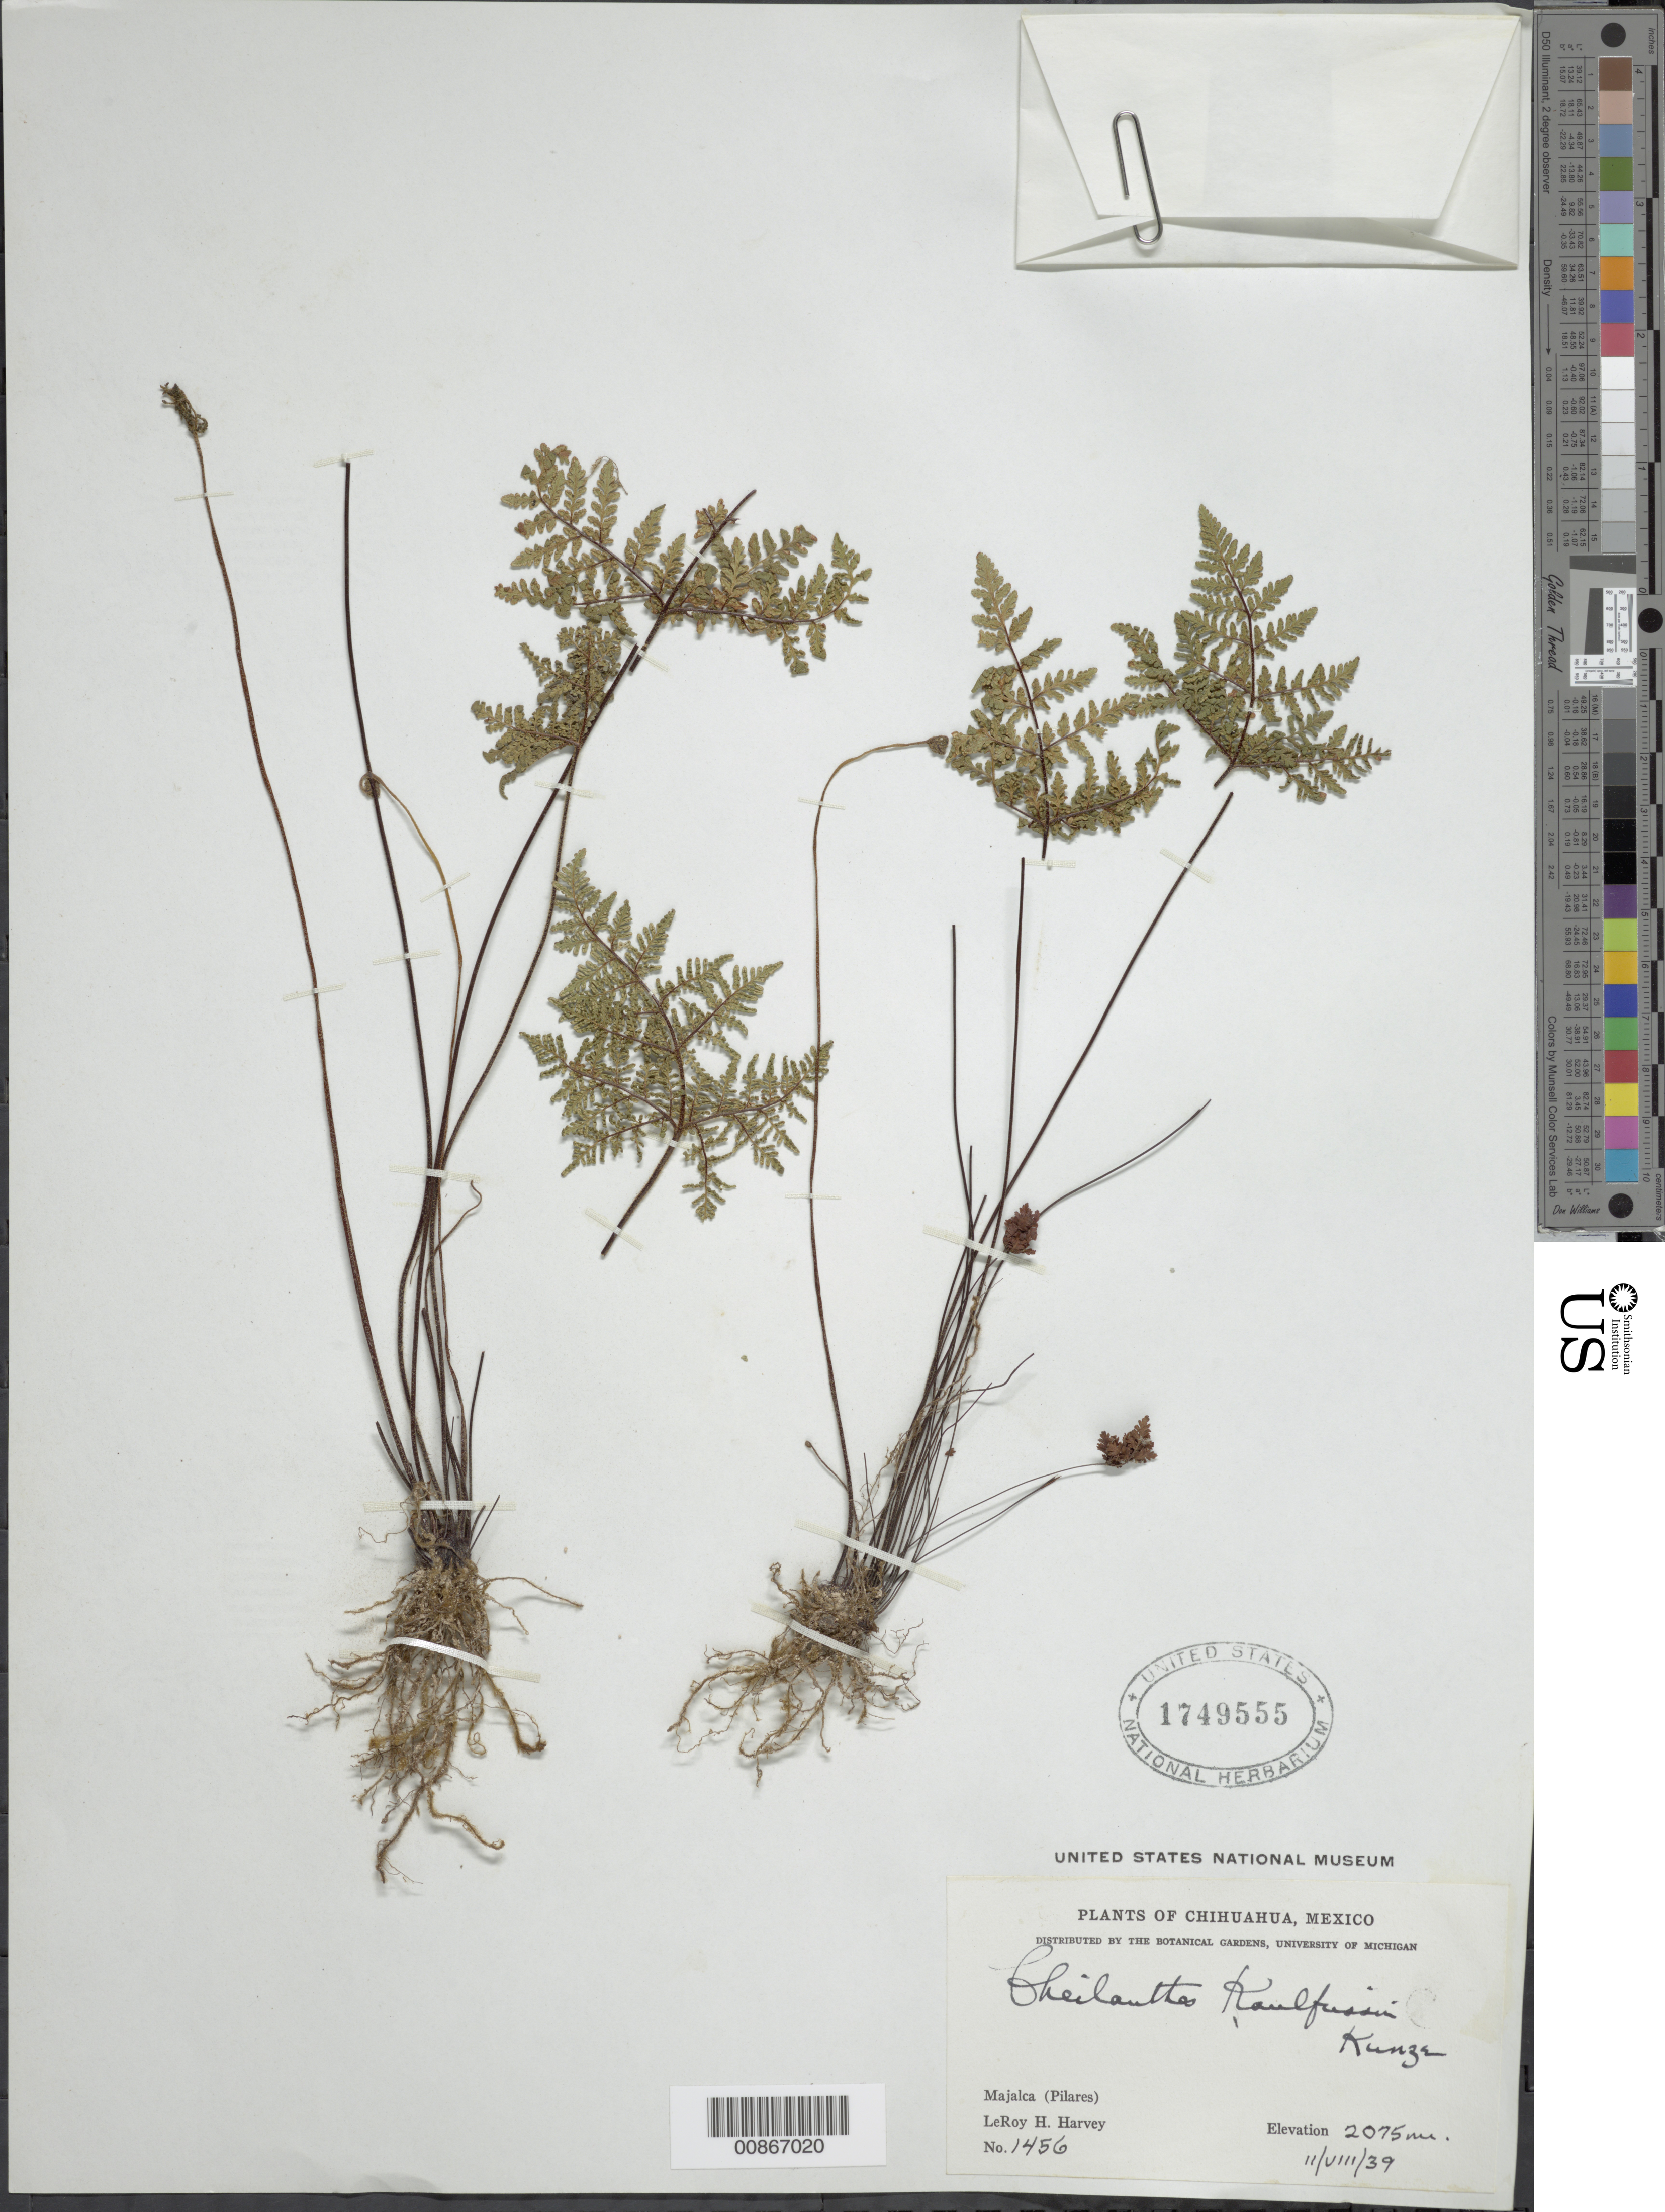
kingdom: Plantae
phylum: Tracheophyta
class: Polypodiopsida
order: Polypodiales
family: Pteridaceae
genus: Gaga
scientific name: Gaga kaulfussii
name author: (Kunze) Fay W. Li & Windham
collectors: L. H. Harvey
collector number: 1456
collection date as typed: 11 Aug 1939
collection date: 1939-08-11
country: Mexico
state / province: Chihuahua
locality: Majalca (Pilares). Chihuahua.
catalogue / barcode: US 1749555